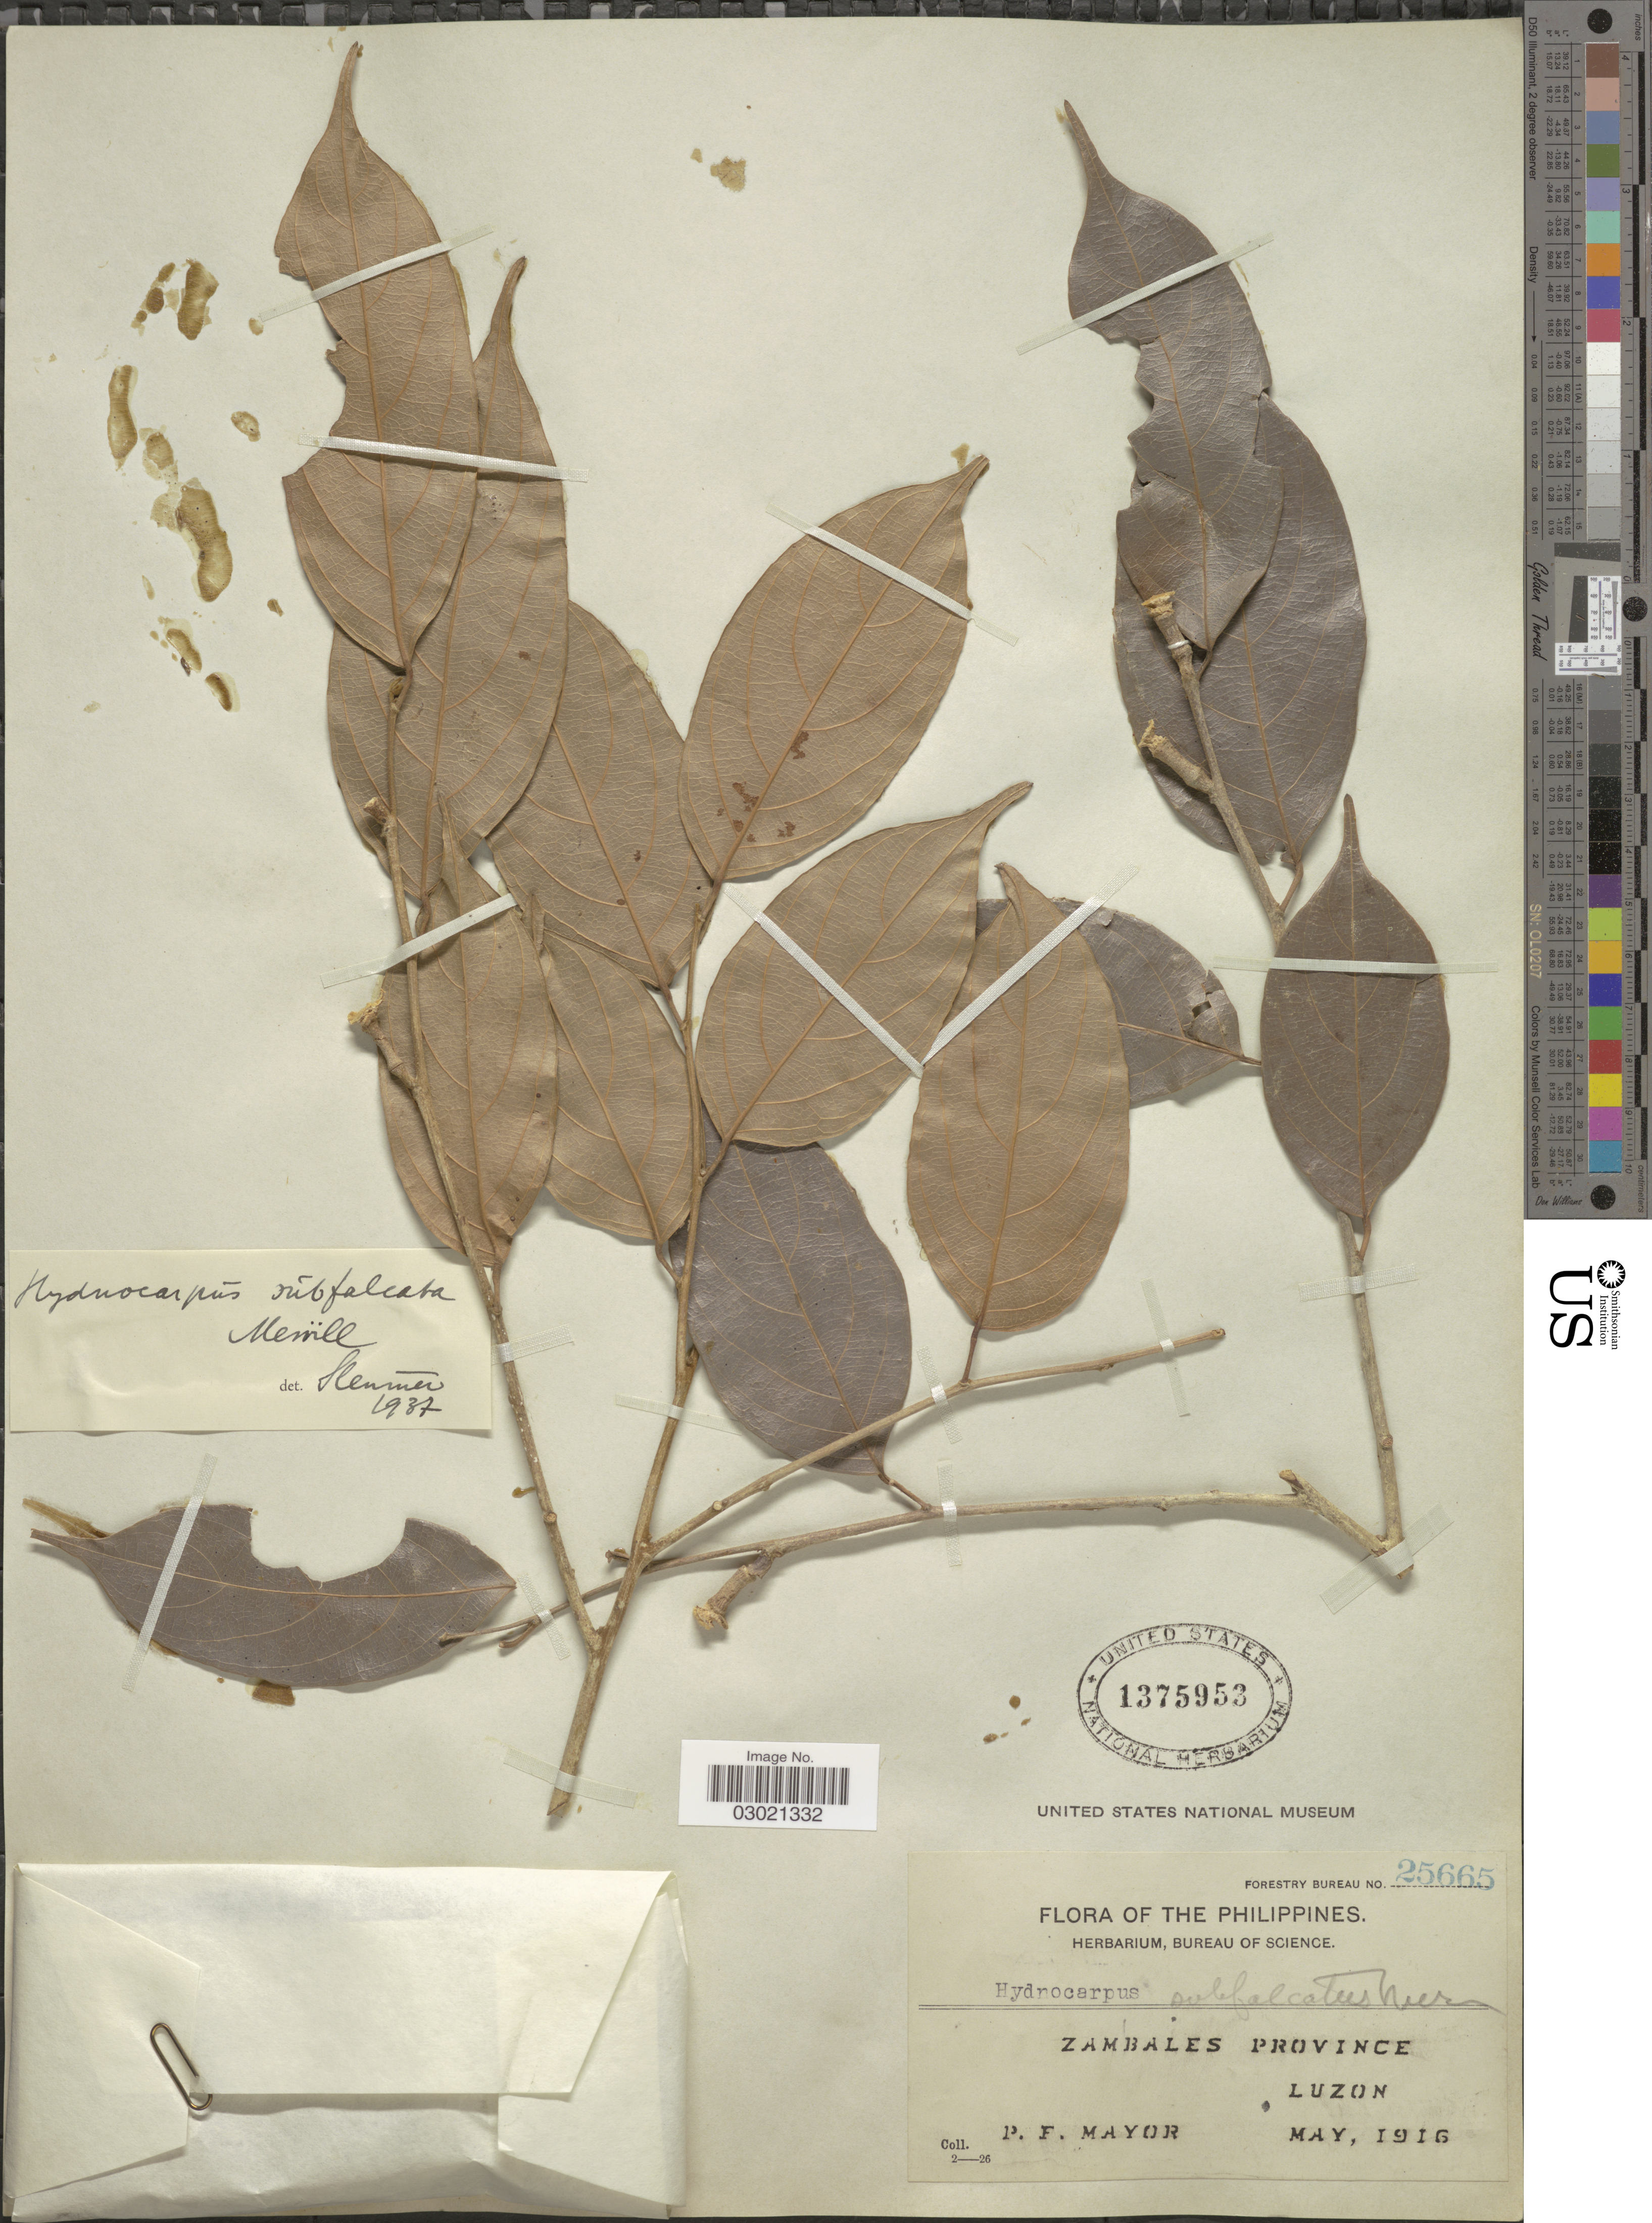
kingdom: Plantae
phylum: Tracheophyta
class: Magnoliopsida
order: Malpighiales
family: Achariaceae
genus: Hydnocarpus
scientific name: Hydnocarpus subfalcatus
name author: Merr.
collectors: P. Mayor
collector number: Forestry Bureau 25665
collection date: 1916-05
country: Philippines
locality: Zambales Province, Luzon.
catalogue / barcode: US 1375953